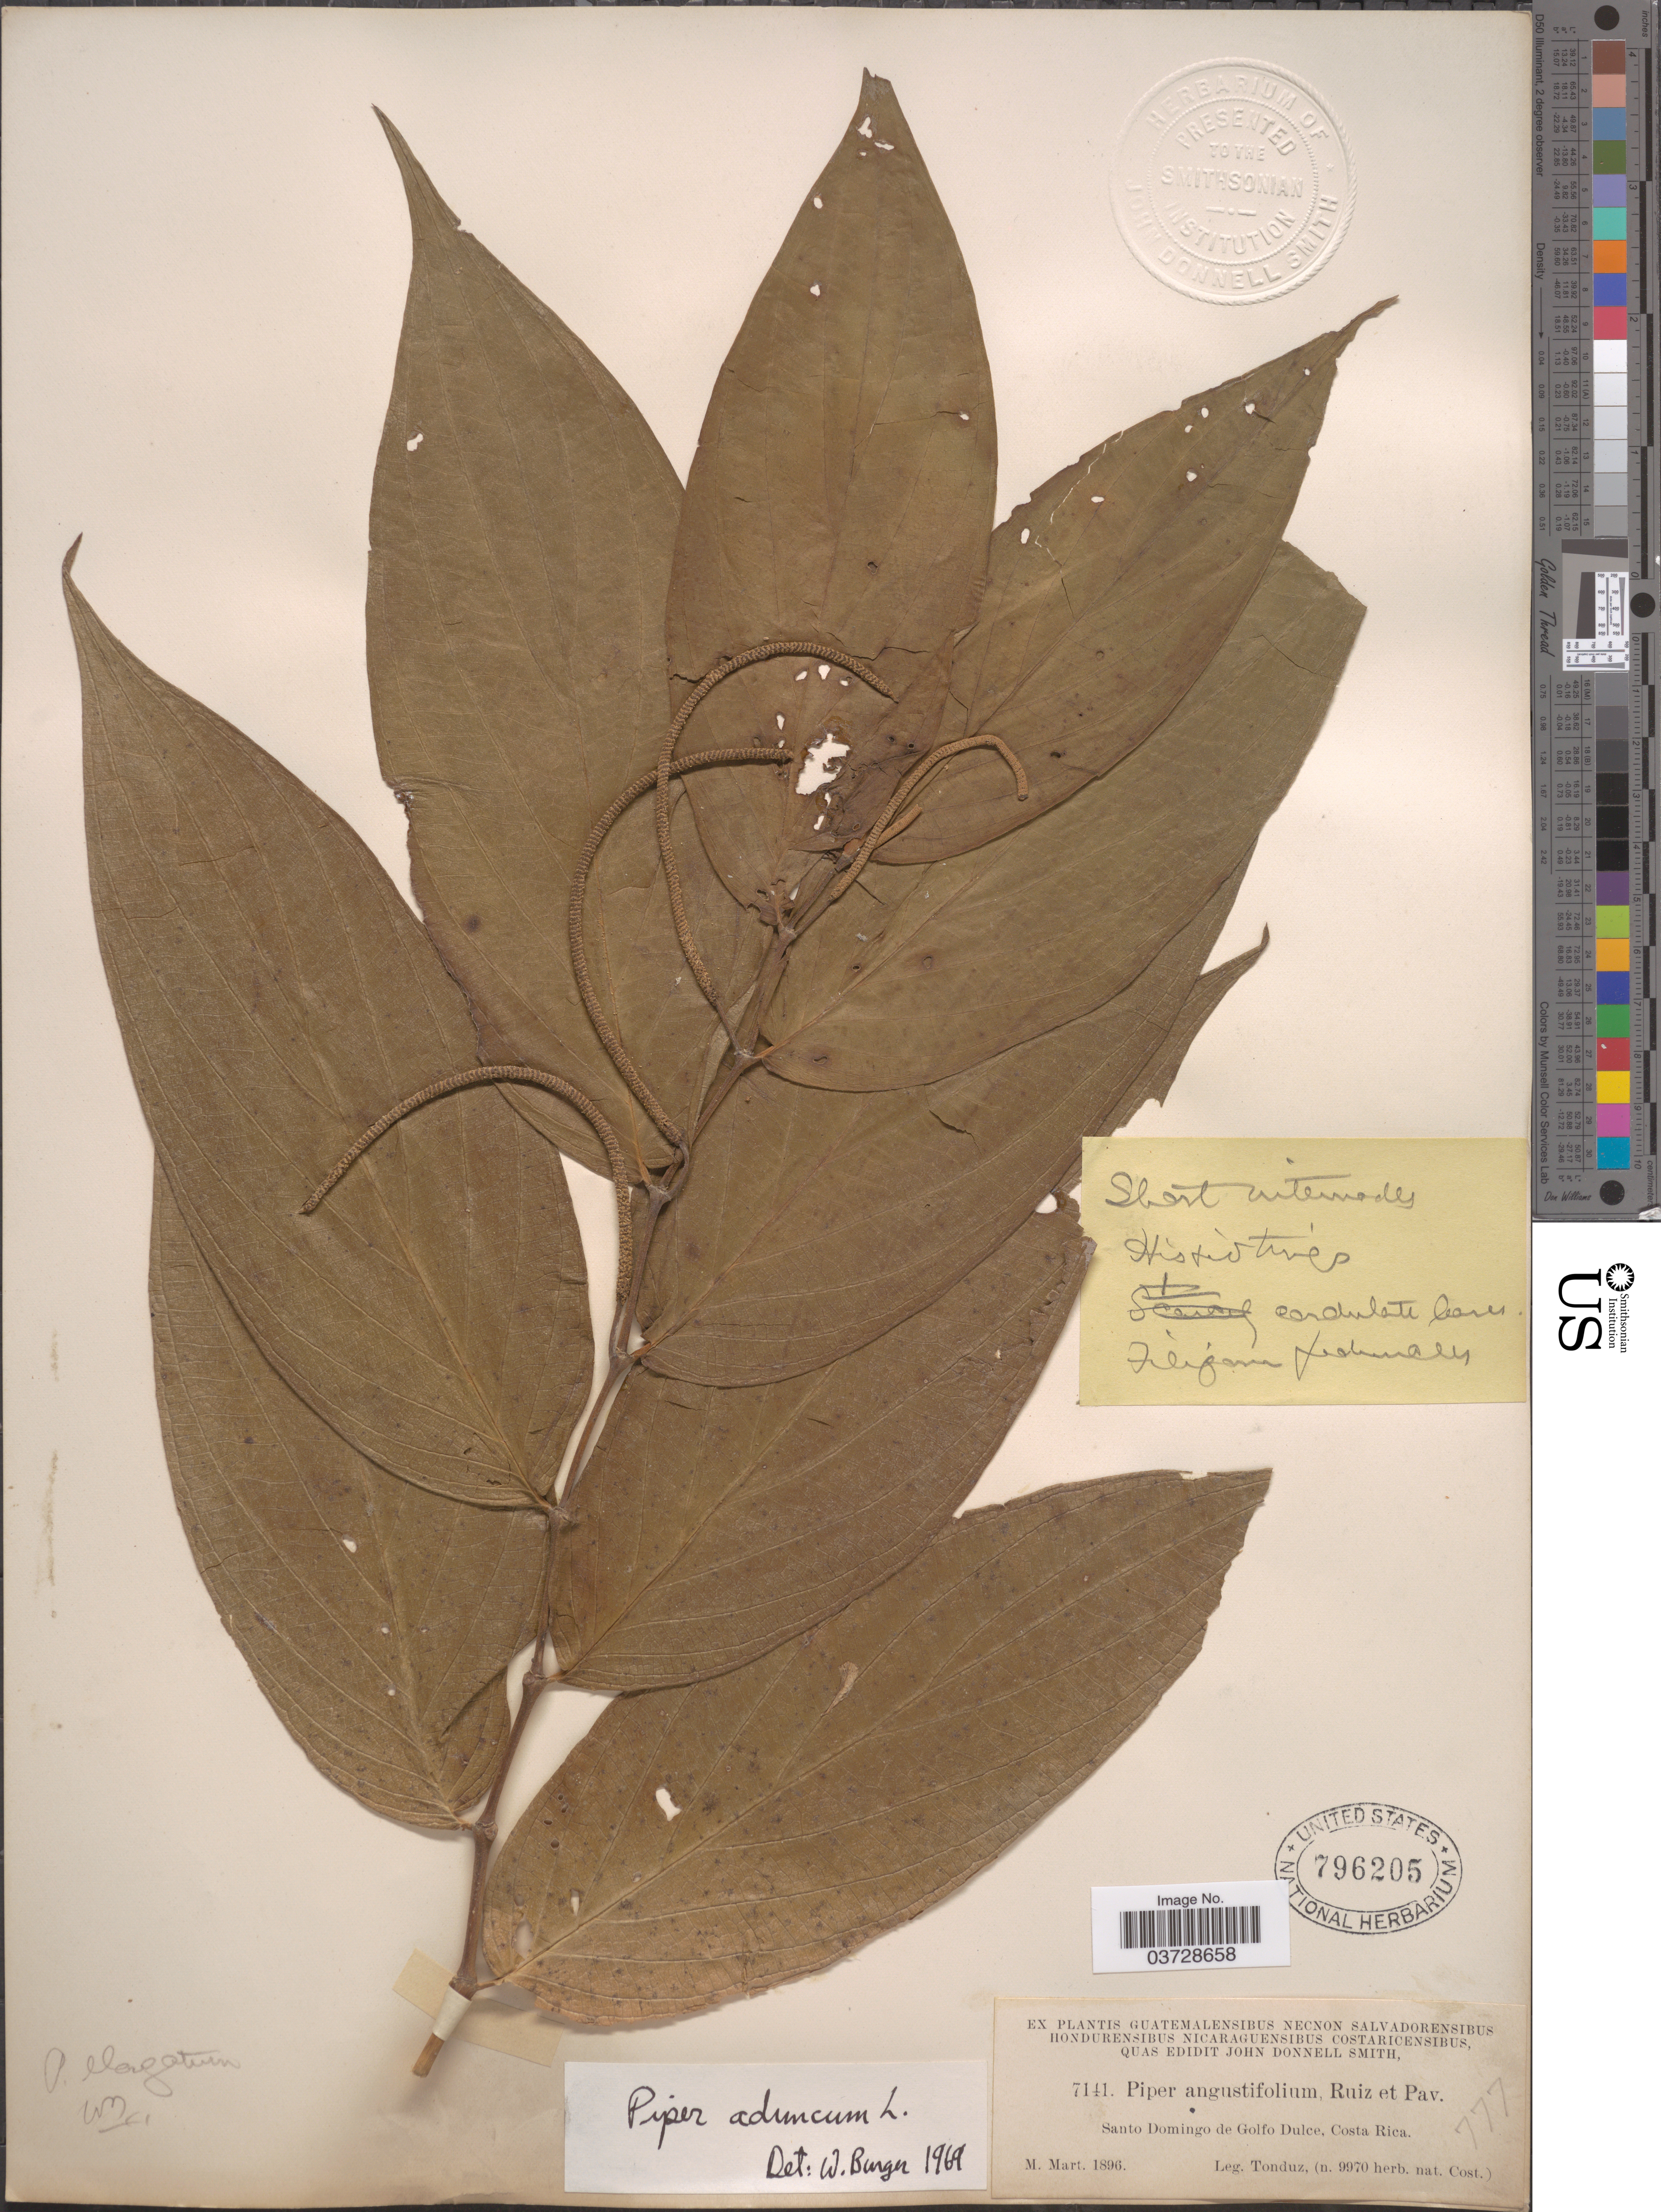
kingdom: Plantae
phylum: Tracheophyta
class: Magnoliopsida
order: Piperales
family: Piperaceae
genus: Piper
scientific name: Piper aduncum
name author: L.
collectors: Tonduz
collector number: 7141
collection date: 1896-03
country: Costa Rica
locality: Santo Domingo de Golfo Dulce.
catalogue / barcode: US 796205